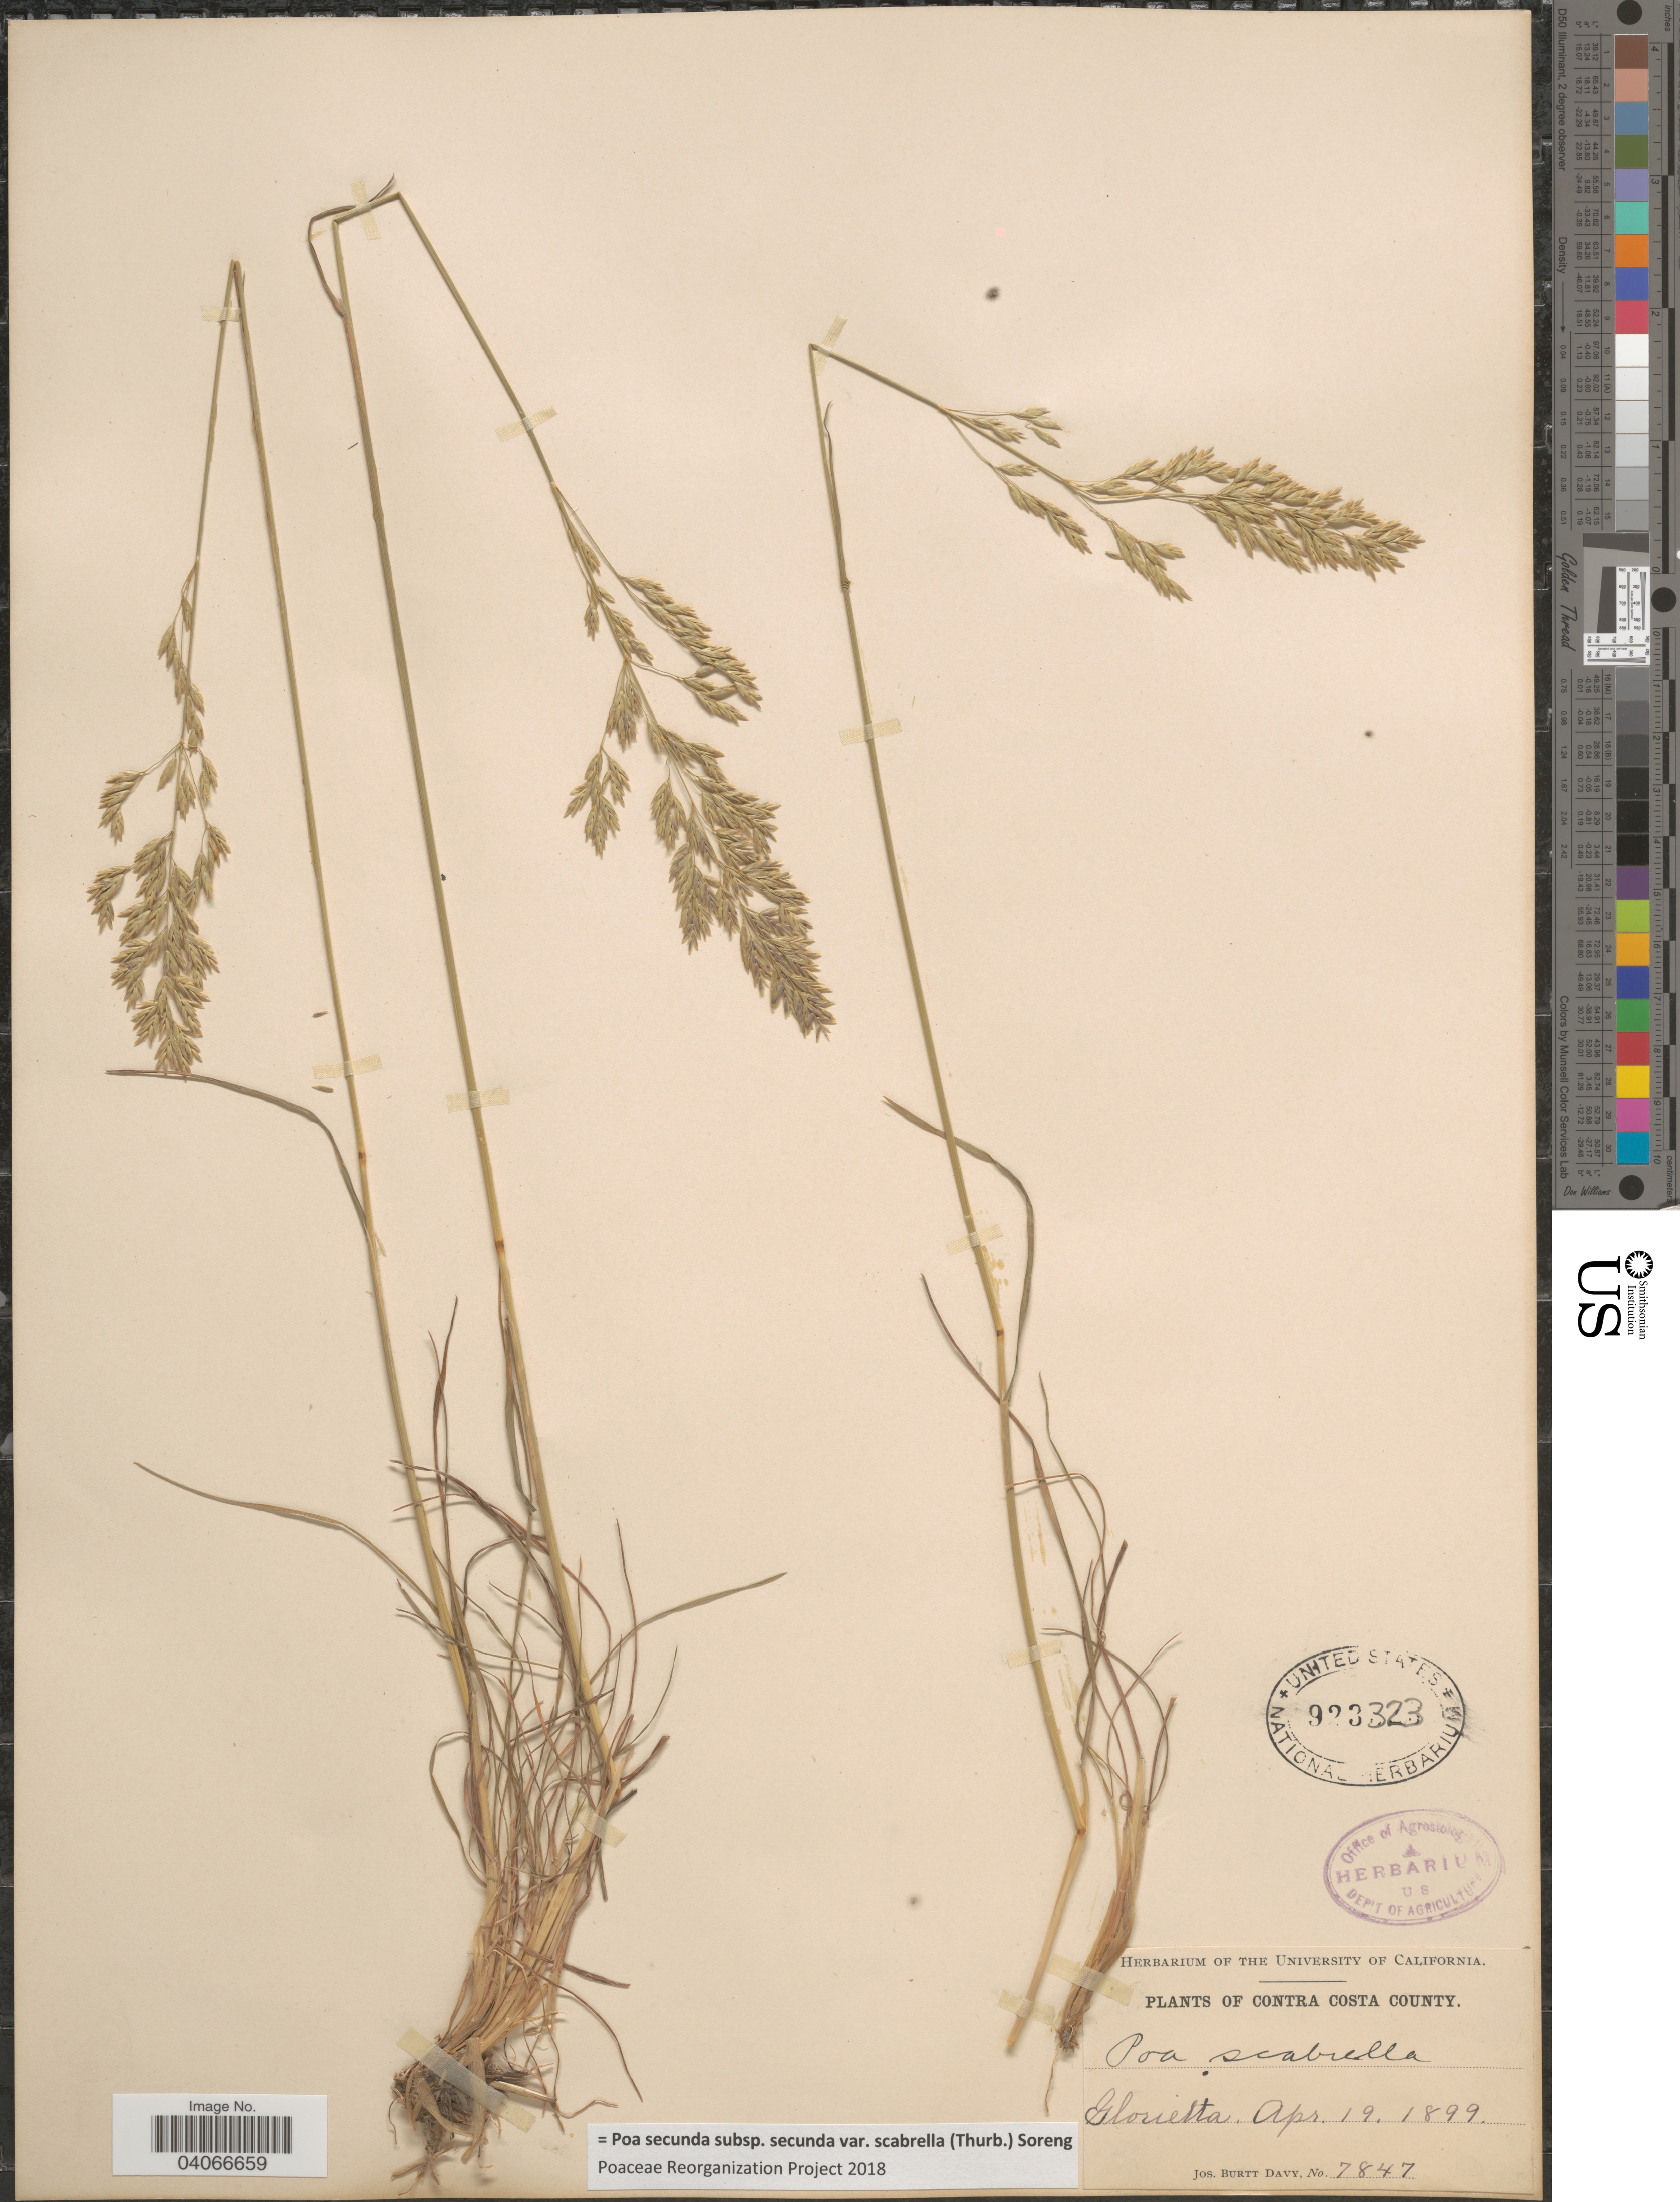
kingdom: Plantae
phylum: Tracheophyta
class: Liliopsida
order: Poales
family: Poaceae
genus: Poa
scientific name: Poa secunda subsp. secunda var. scabrella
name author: (Thurb.) Soreng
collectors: J. Burtt Davy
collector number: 7847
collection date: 1899-04-19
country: United States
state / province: California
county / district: Contra Costa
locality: Contra Costa County. Glorietta.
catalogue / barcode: US 923323